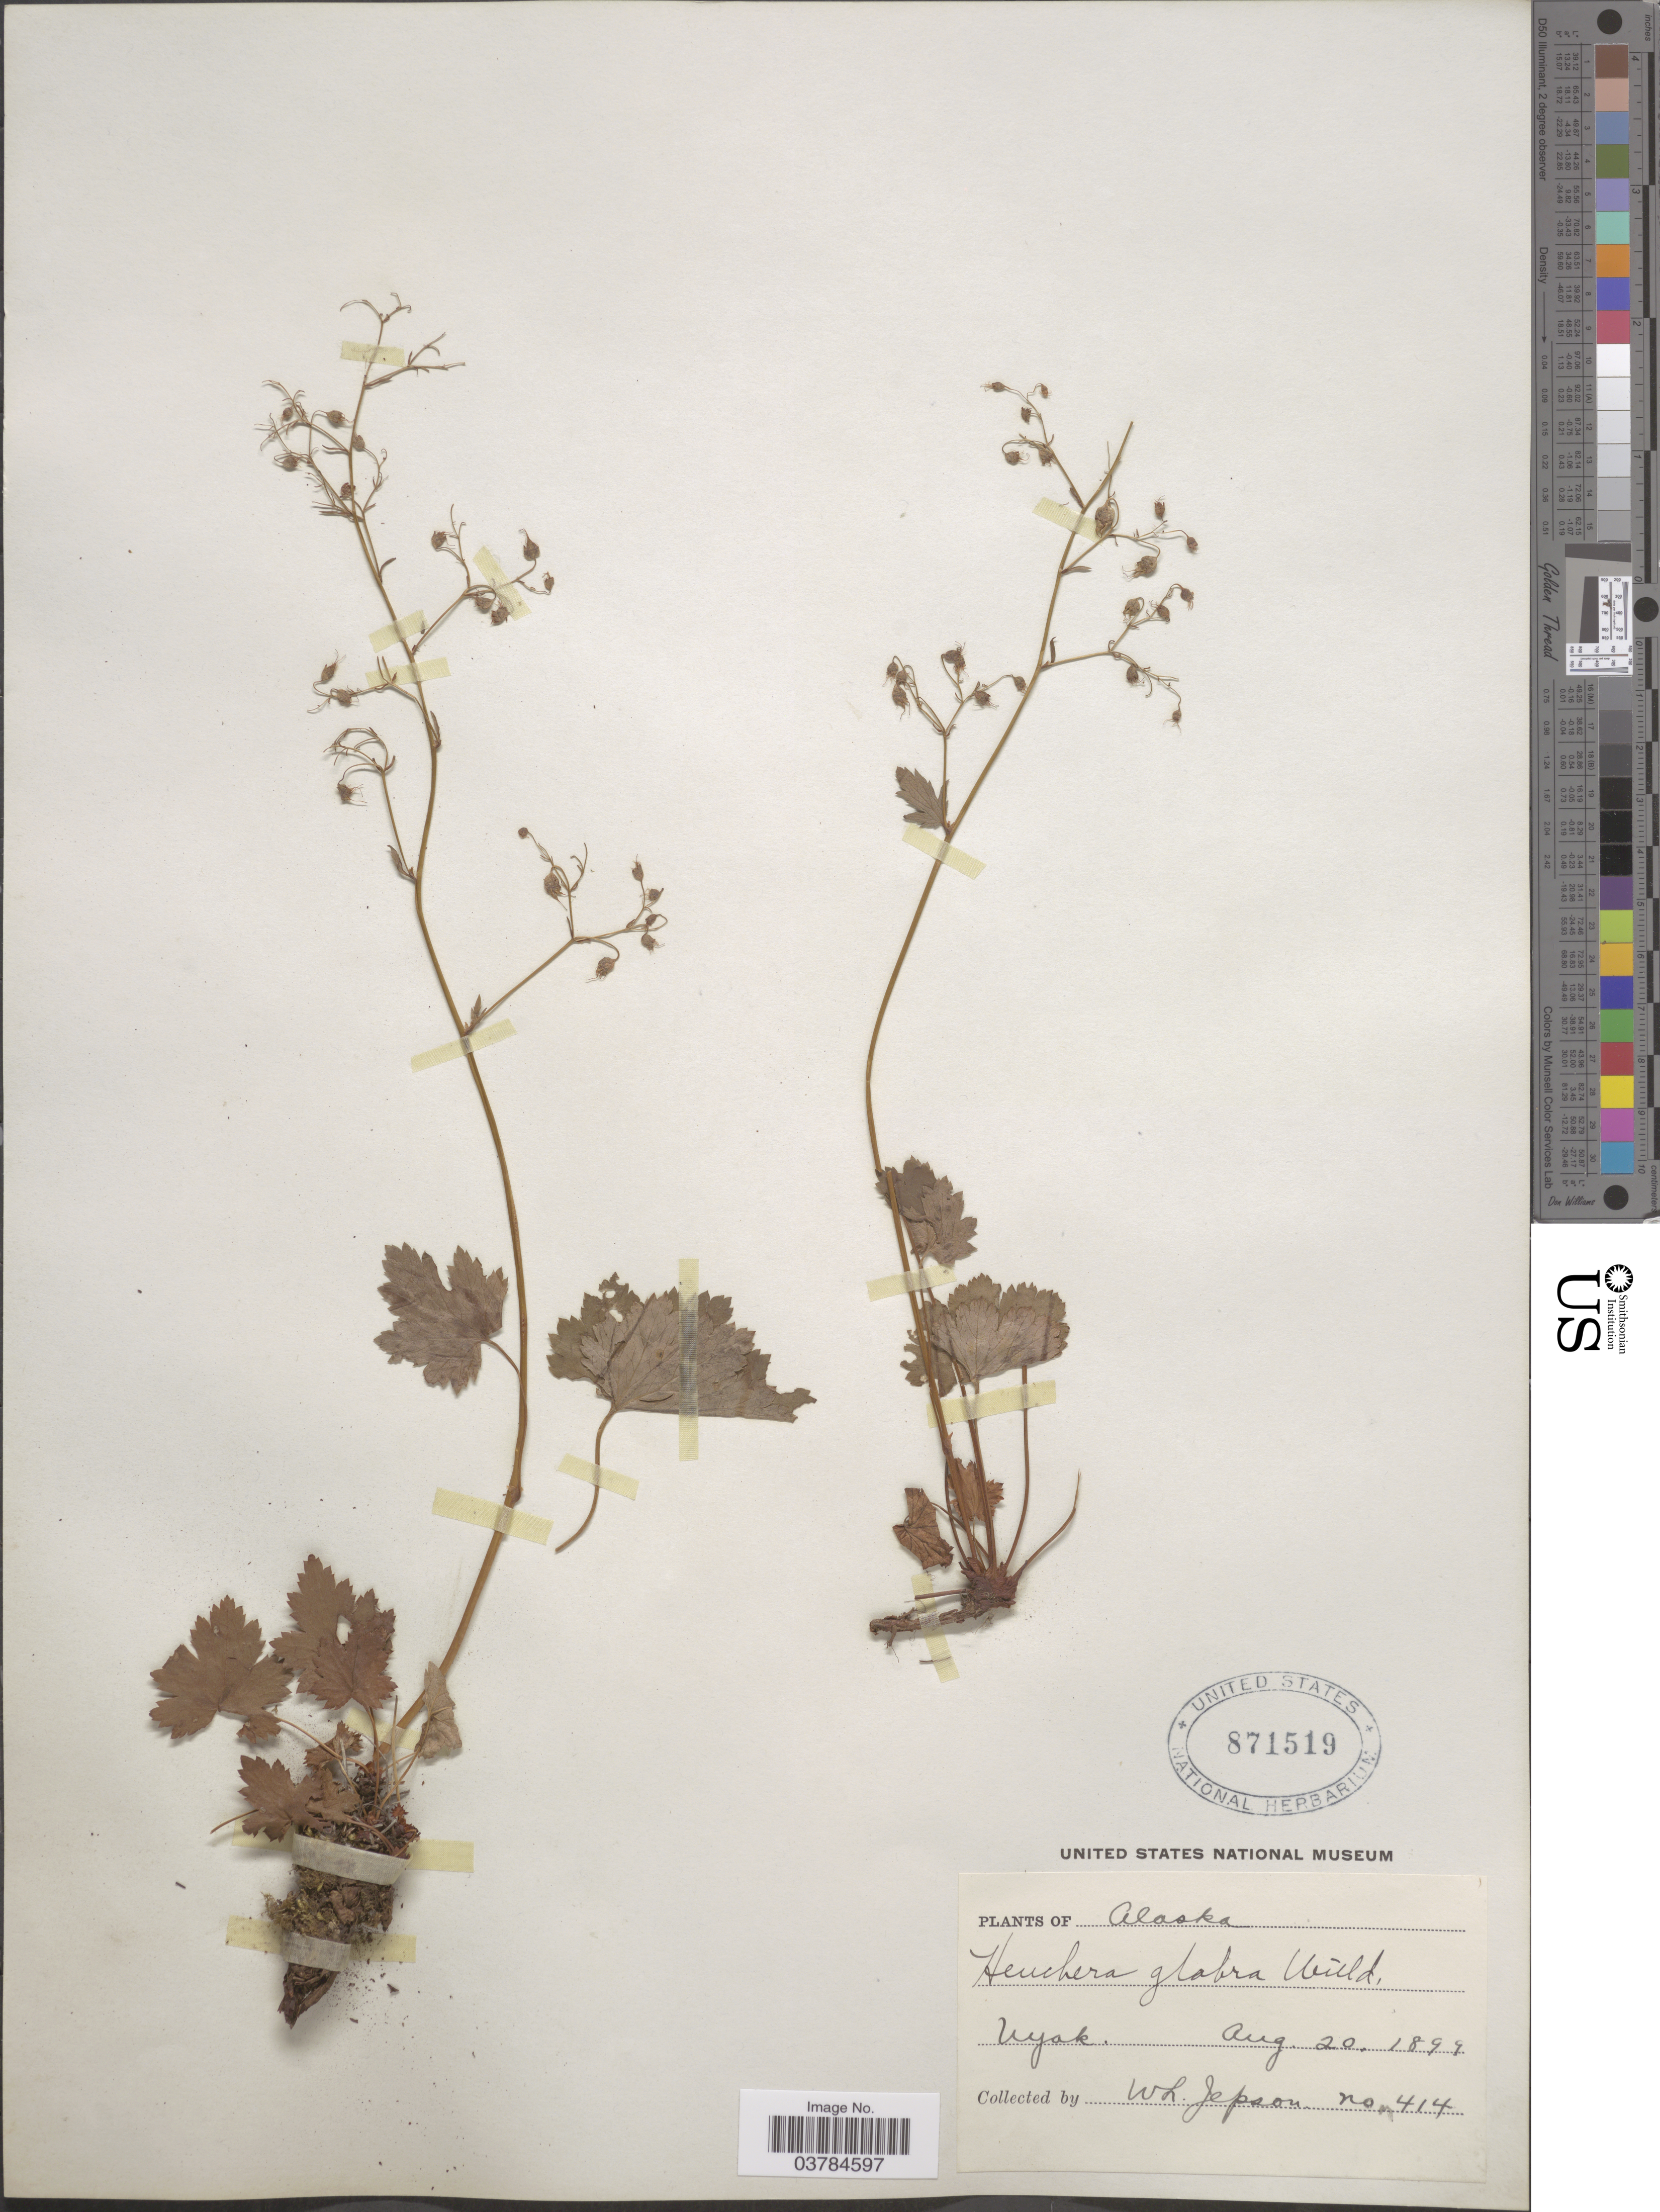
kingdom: Plantae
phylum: Tracheophyta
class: Magnoliopsida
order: Saxifragales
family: Saxifragaceae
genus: Heuchera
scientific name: Heuchera glabra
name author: Willd. ex Roem. & Schult.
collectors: W. L. Jepson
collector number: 414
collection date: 1899-08-20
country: United States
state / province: Alaska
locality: Uyak.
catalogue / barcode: US 871519